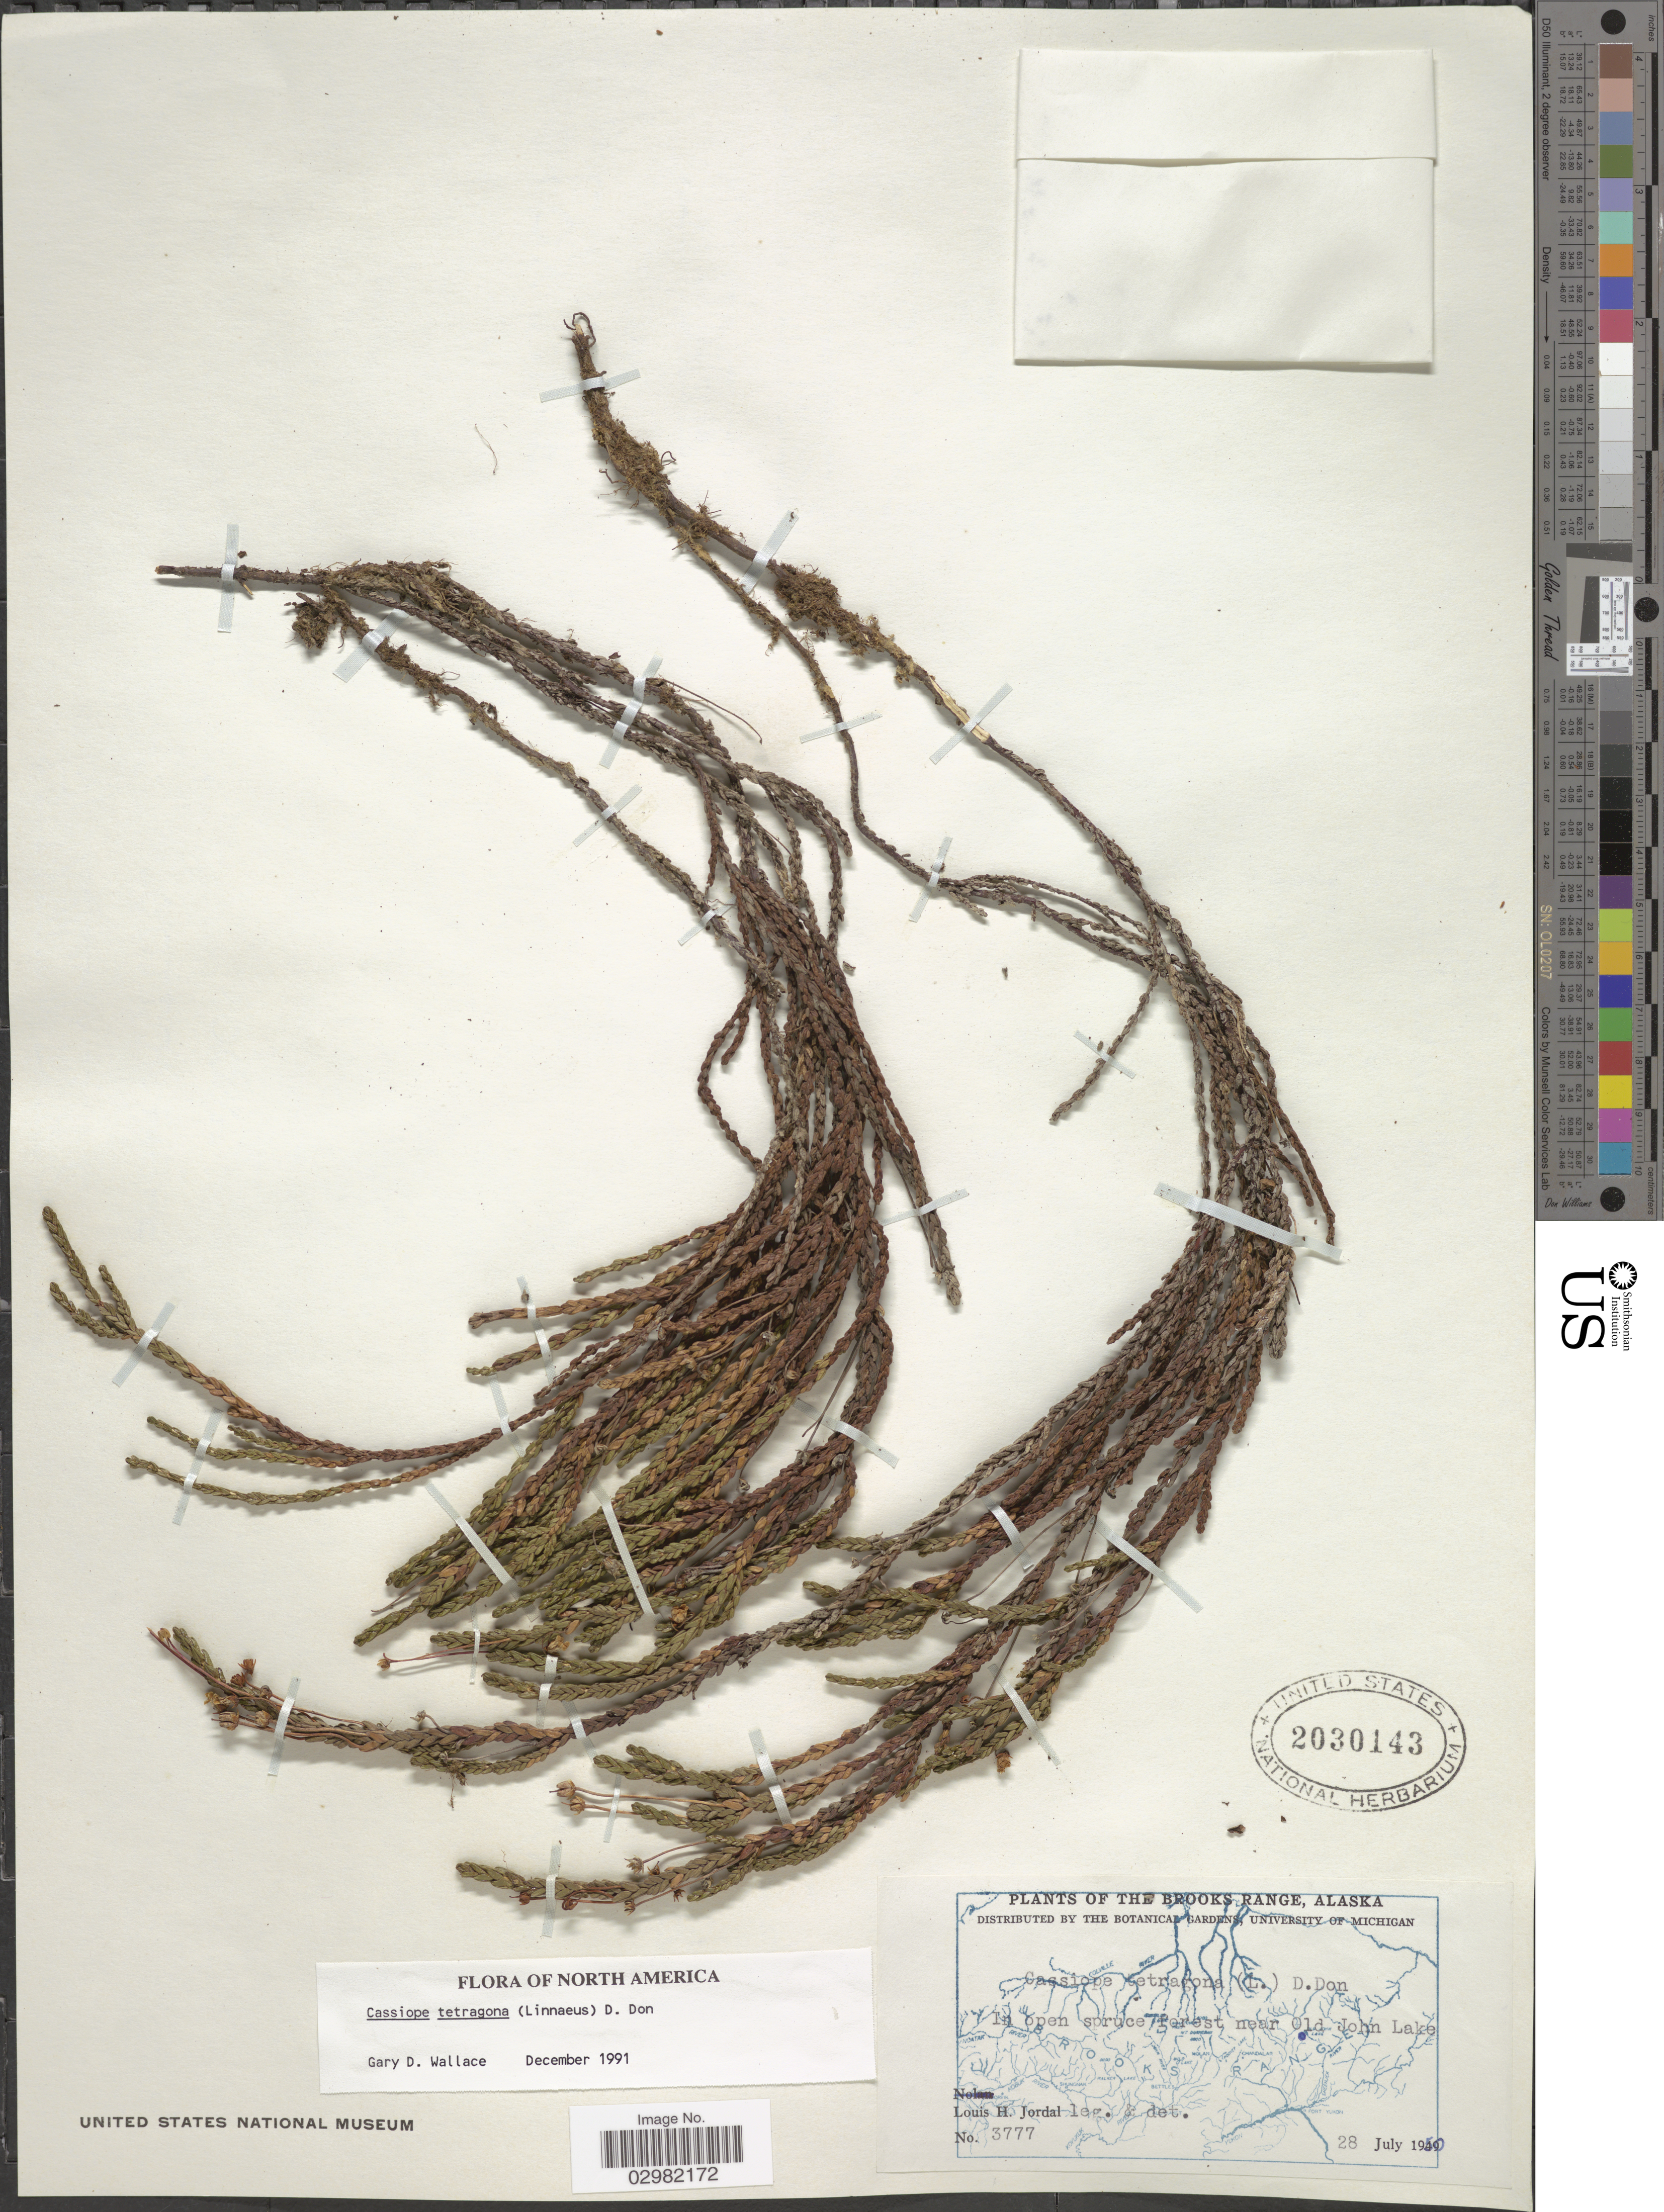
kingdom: Plantae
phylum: Tracheophyta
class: Magnoliopsida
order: Ericales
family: Ericaceae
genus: Cassiope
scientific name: Cassiope tetragona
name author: (L.) D. Don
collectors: L. Jordal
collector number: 3777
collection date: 1950-07-28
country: United States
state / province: Alaska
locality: Brooks Range. In open spruce forest near Old John Lake.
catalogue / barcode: US 2030143